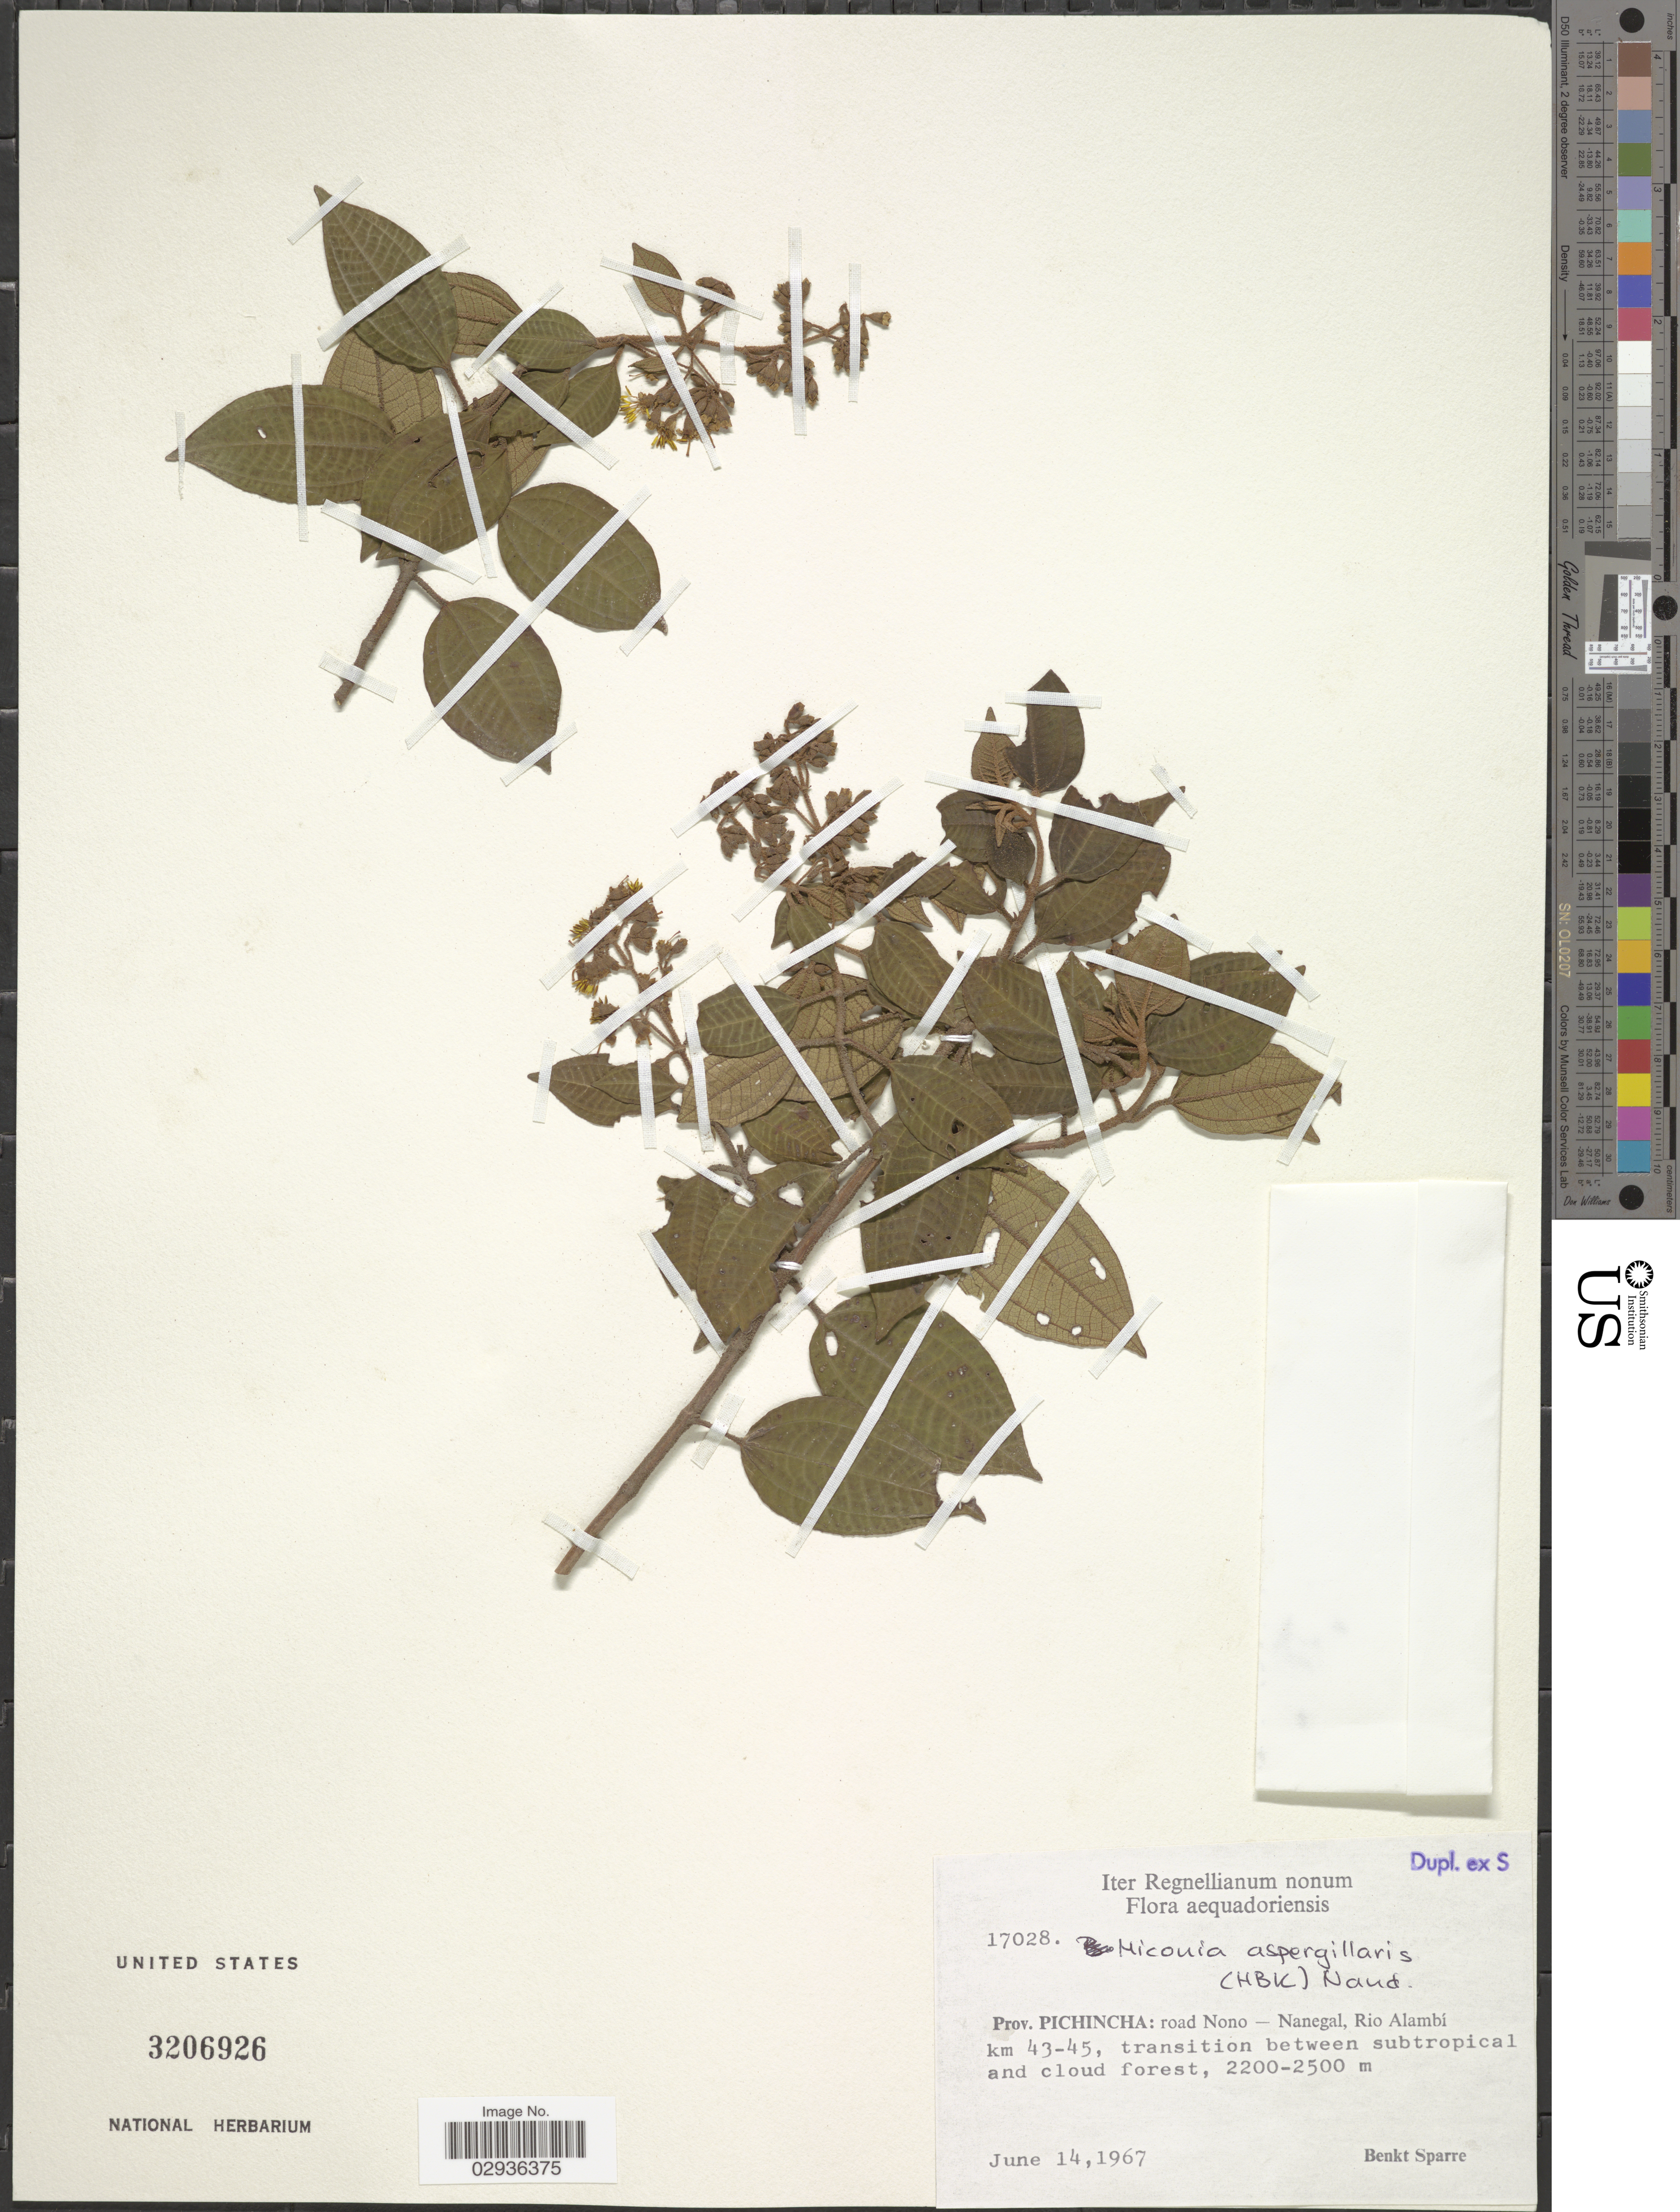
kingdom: Plantae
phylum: Tracheophyta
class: Magnoliopsida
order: Myrtales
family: Melastomataceae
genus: Miconia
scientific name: Miconia aspergillaris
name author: (Bonpl.) Naudin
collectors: B. Sparre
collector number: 17028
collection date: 1967-06-14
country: Ecuador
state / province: Pichincha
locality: Prov. Pichincha: road Nono - Nanegal, Rio Alambí km 43-45.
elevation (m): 2200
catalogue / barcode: US 3206926